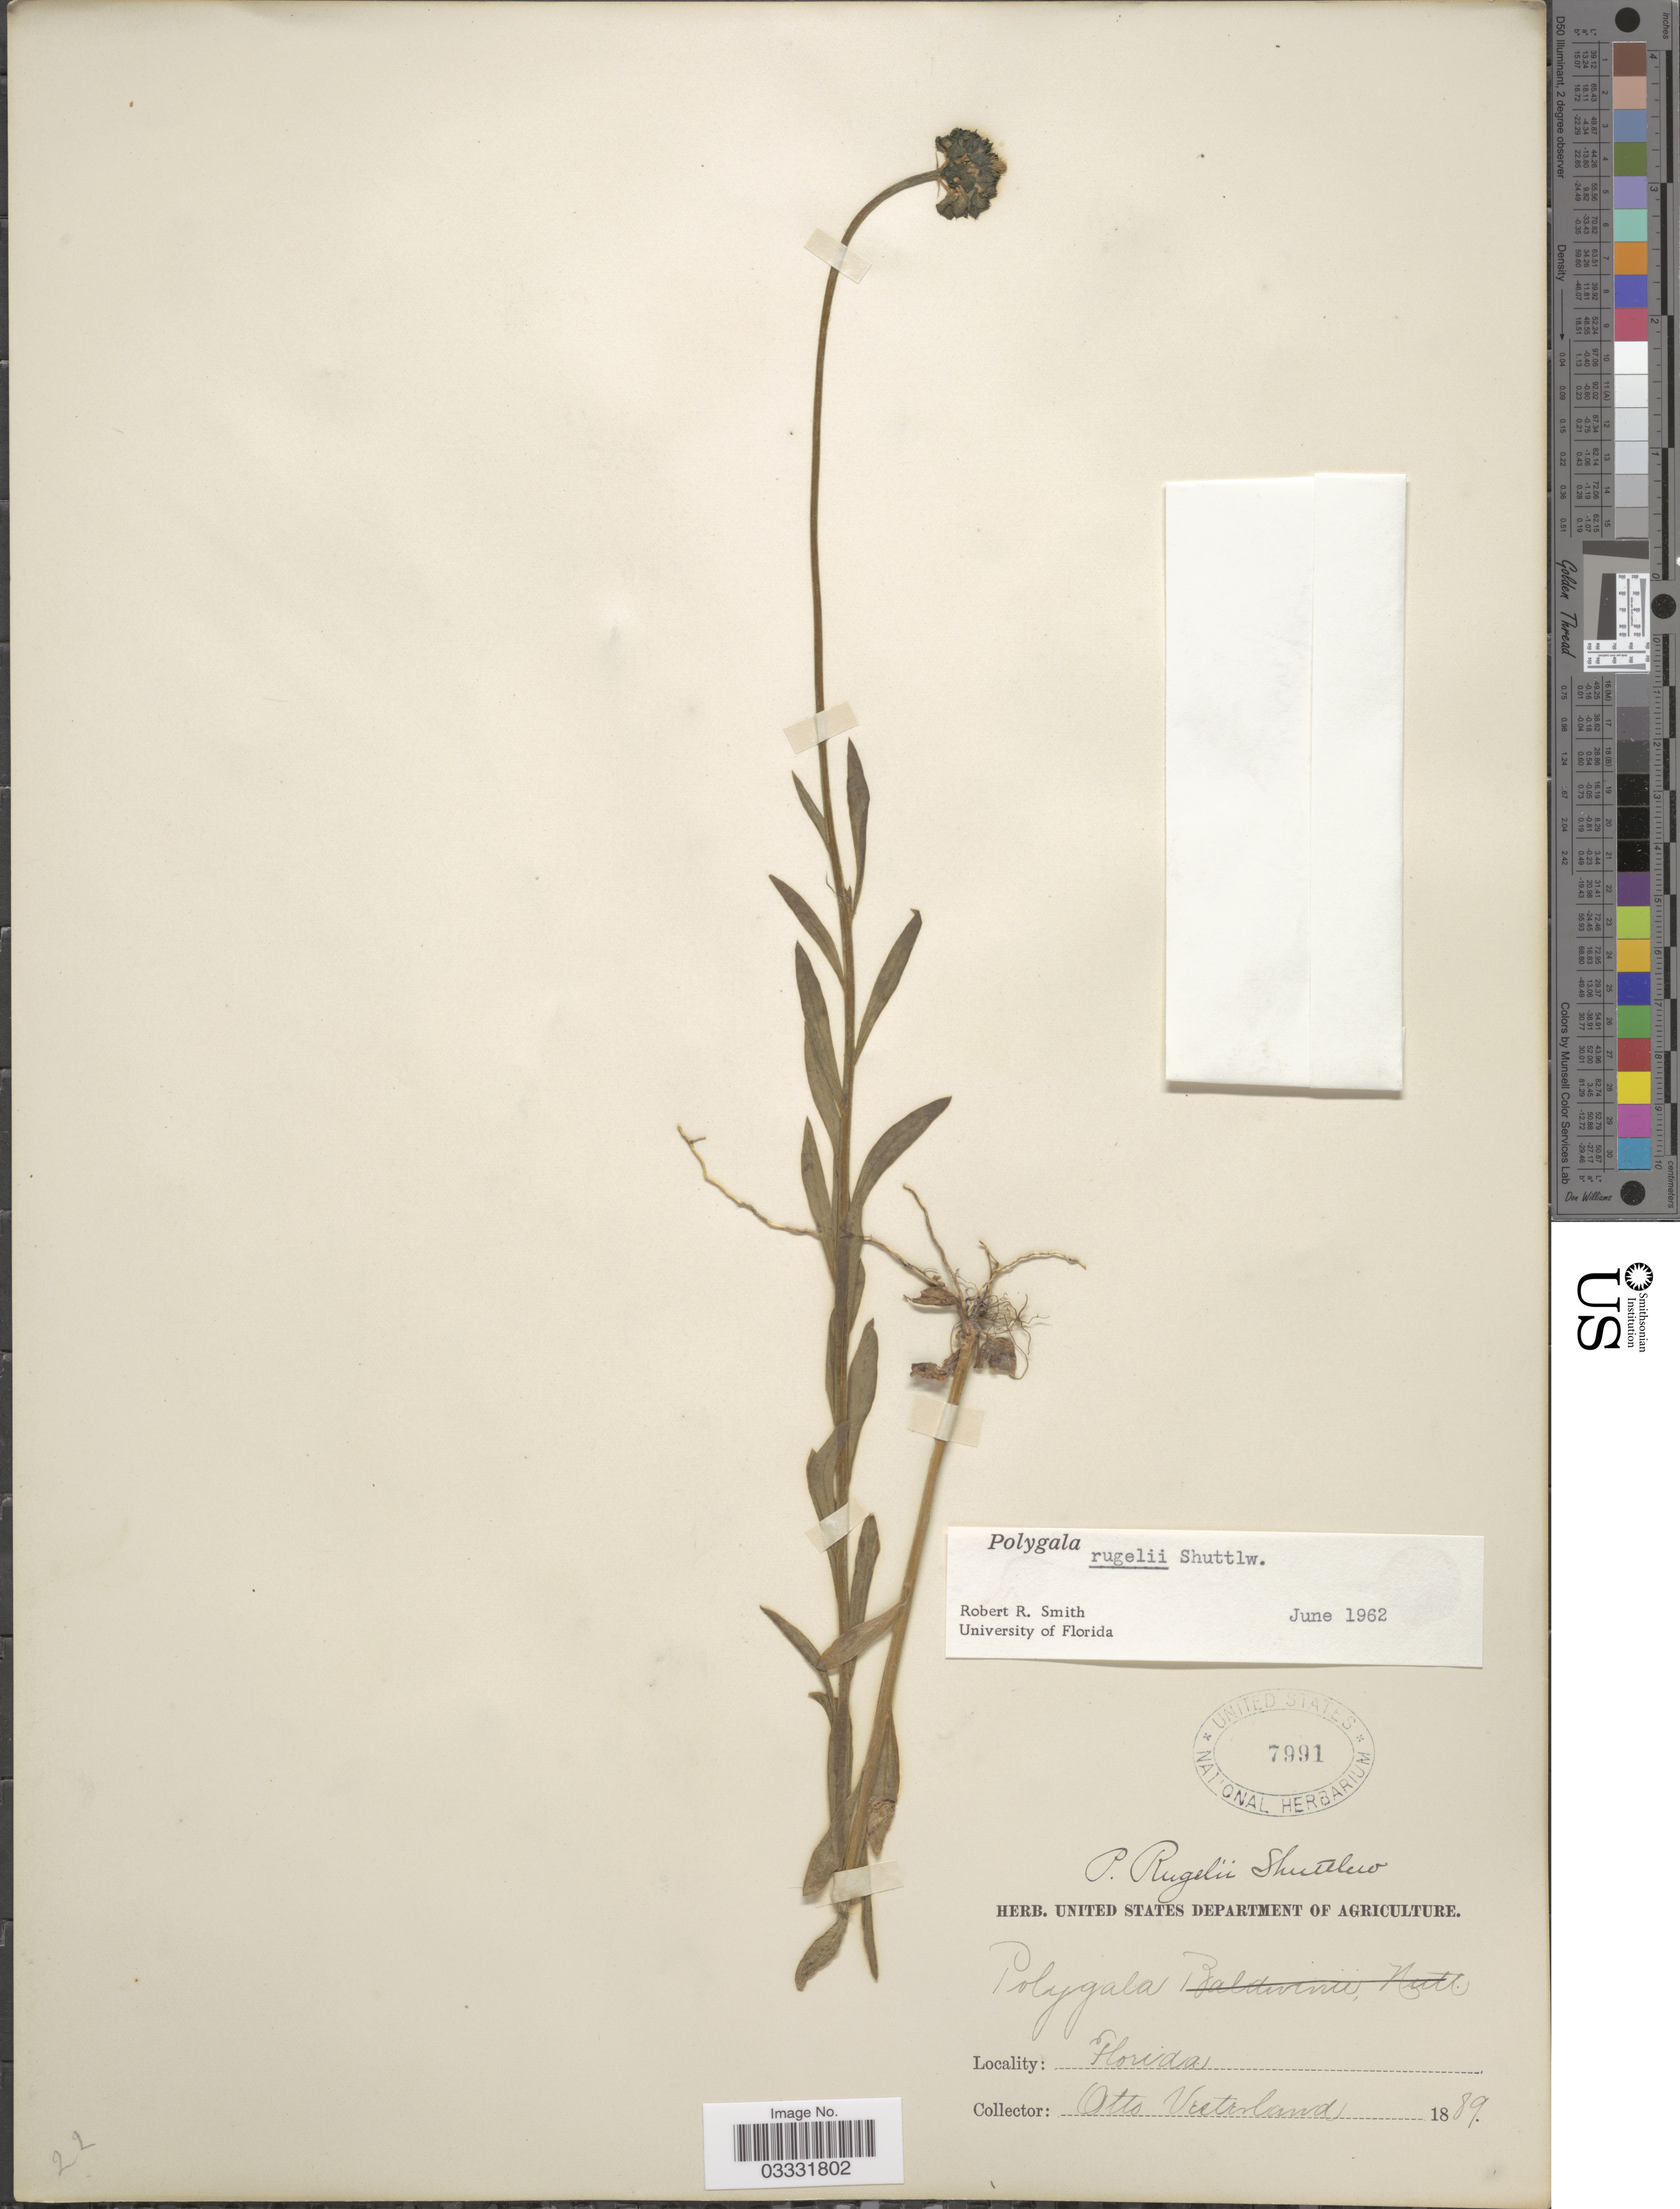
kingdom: Plantae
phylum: Tracheophyta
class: Magnoliopsida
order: Fabales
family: Polygalaceae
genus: Polygala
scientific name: Polygala rugelii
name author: Shuttlew. ex Chapm.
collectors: O. Vesterlund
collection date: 1889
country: United States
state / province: Florida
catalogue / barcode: US 7991